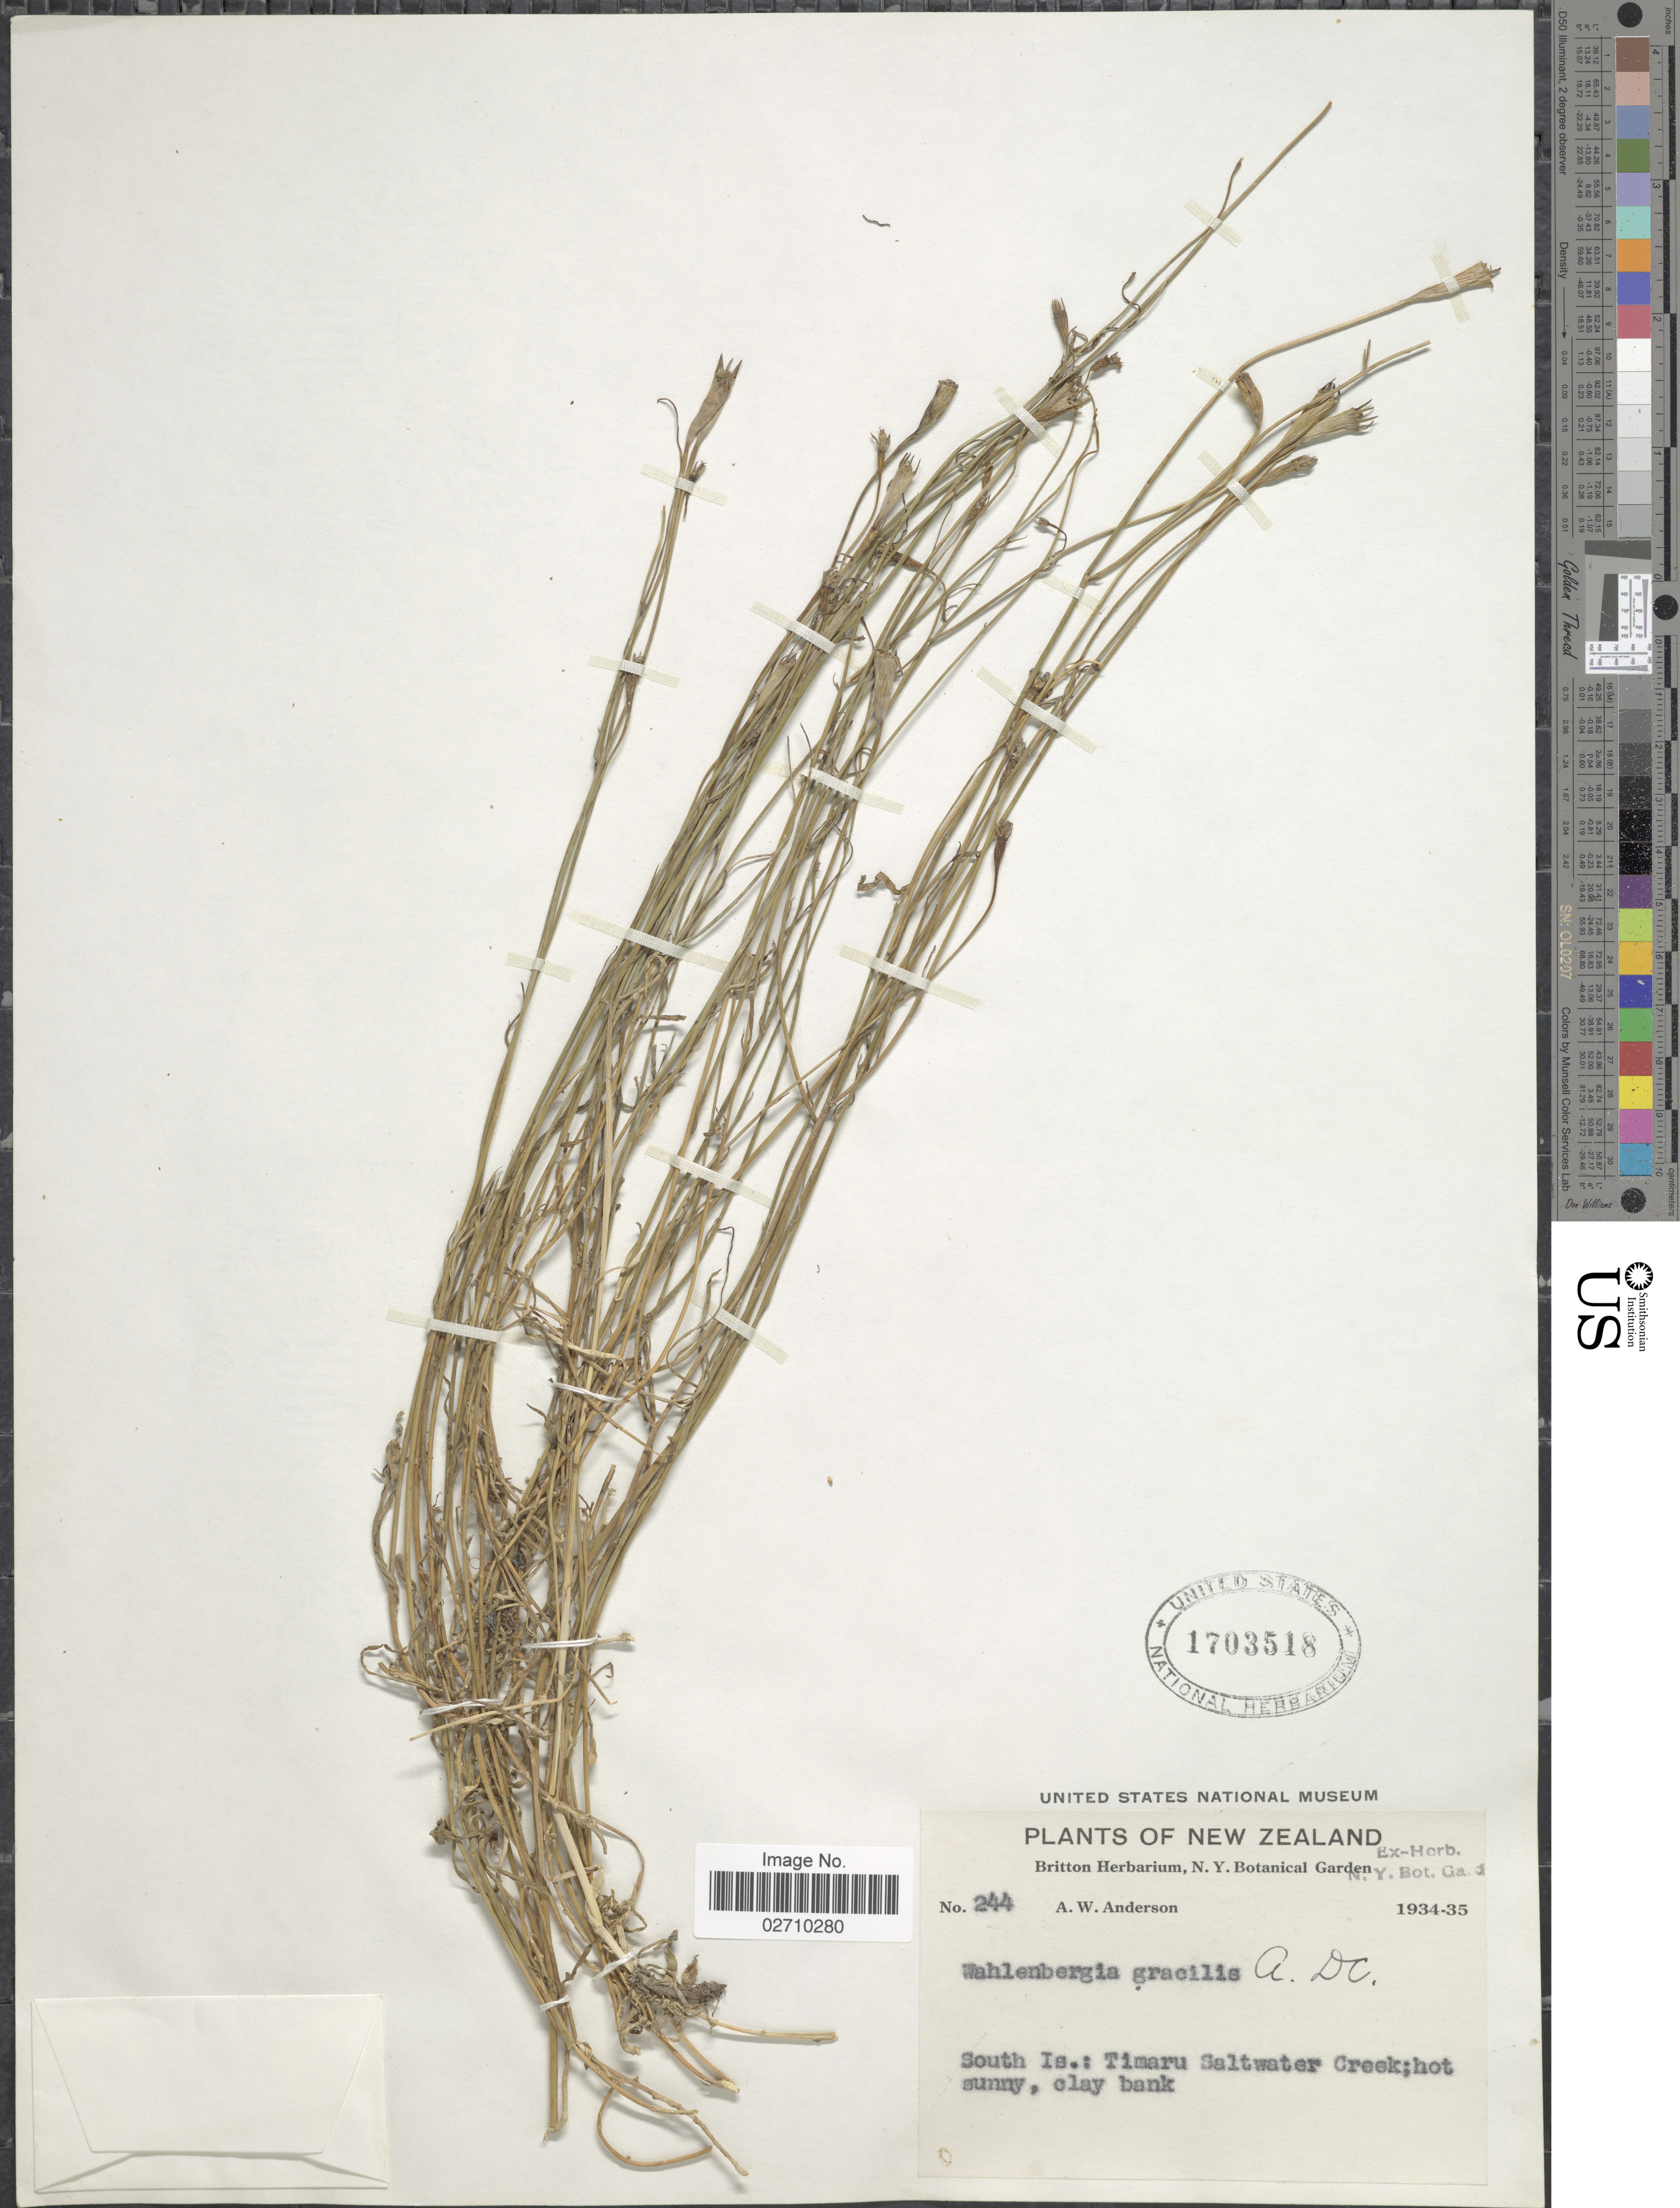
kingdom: Plantae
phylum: Tracheophyta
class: Magnoliopsida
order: Asterales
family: Campanulaceae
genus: Wahlenbergia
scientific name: Wahlenbergia gracilis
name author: A. DC.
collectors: A. W. Anderson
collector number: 244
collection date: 1934/1935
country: New Zealand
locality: South Is.: Timaru Saltwater Creek.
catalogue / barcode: US 1703518